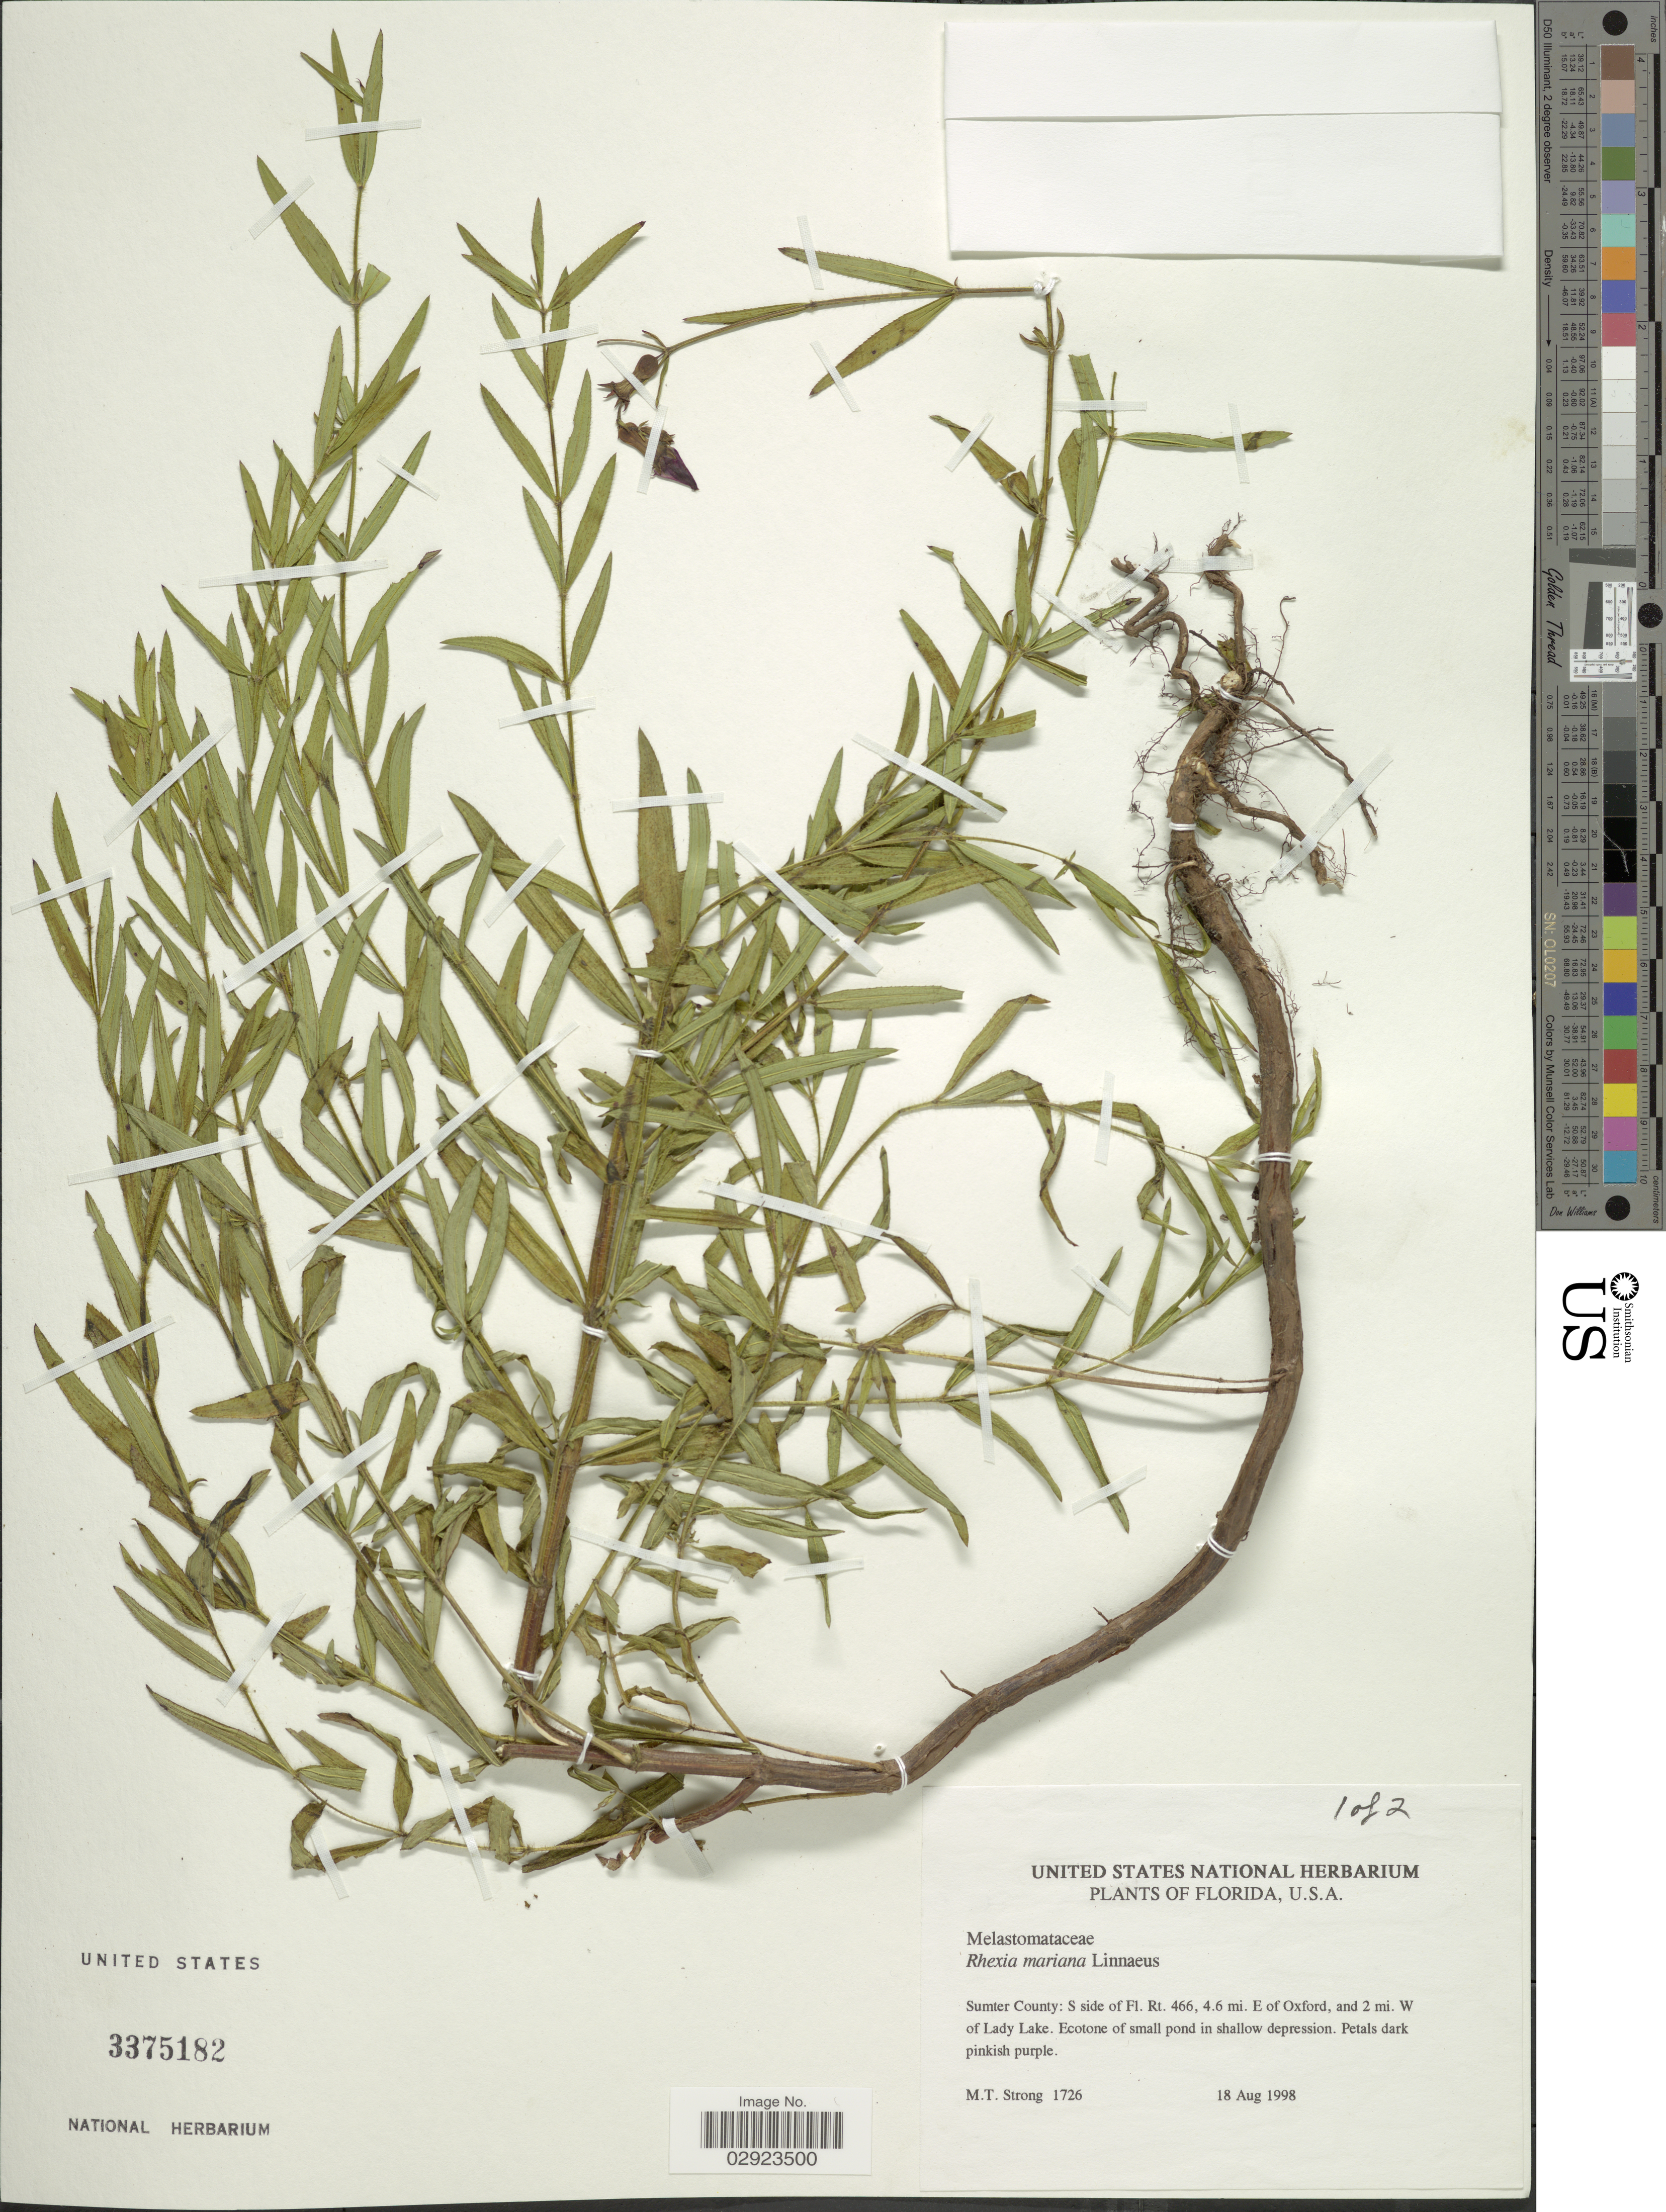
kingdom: Plantae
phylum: Tracheophyta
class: Magnoliopsida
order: Myrtales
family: Melastomataceae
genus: Rhexia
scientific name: Rhexia mariana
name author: L.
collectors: M. T. Strong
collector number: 1726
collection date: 1998-08-18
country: United States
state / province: Florida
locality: Sumter County: S side of Fl. Rt. 466, 4.6 mi. E of Oxford, and 2 mi. W of Lady Lake.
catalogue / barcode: US 3375182